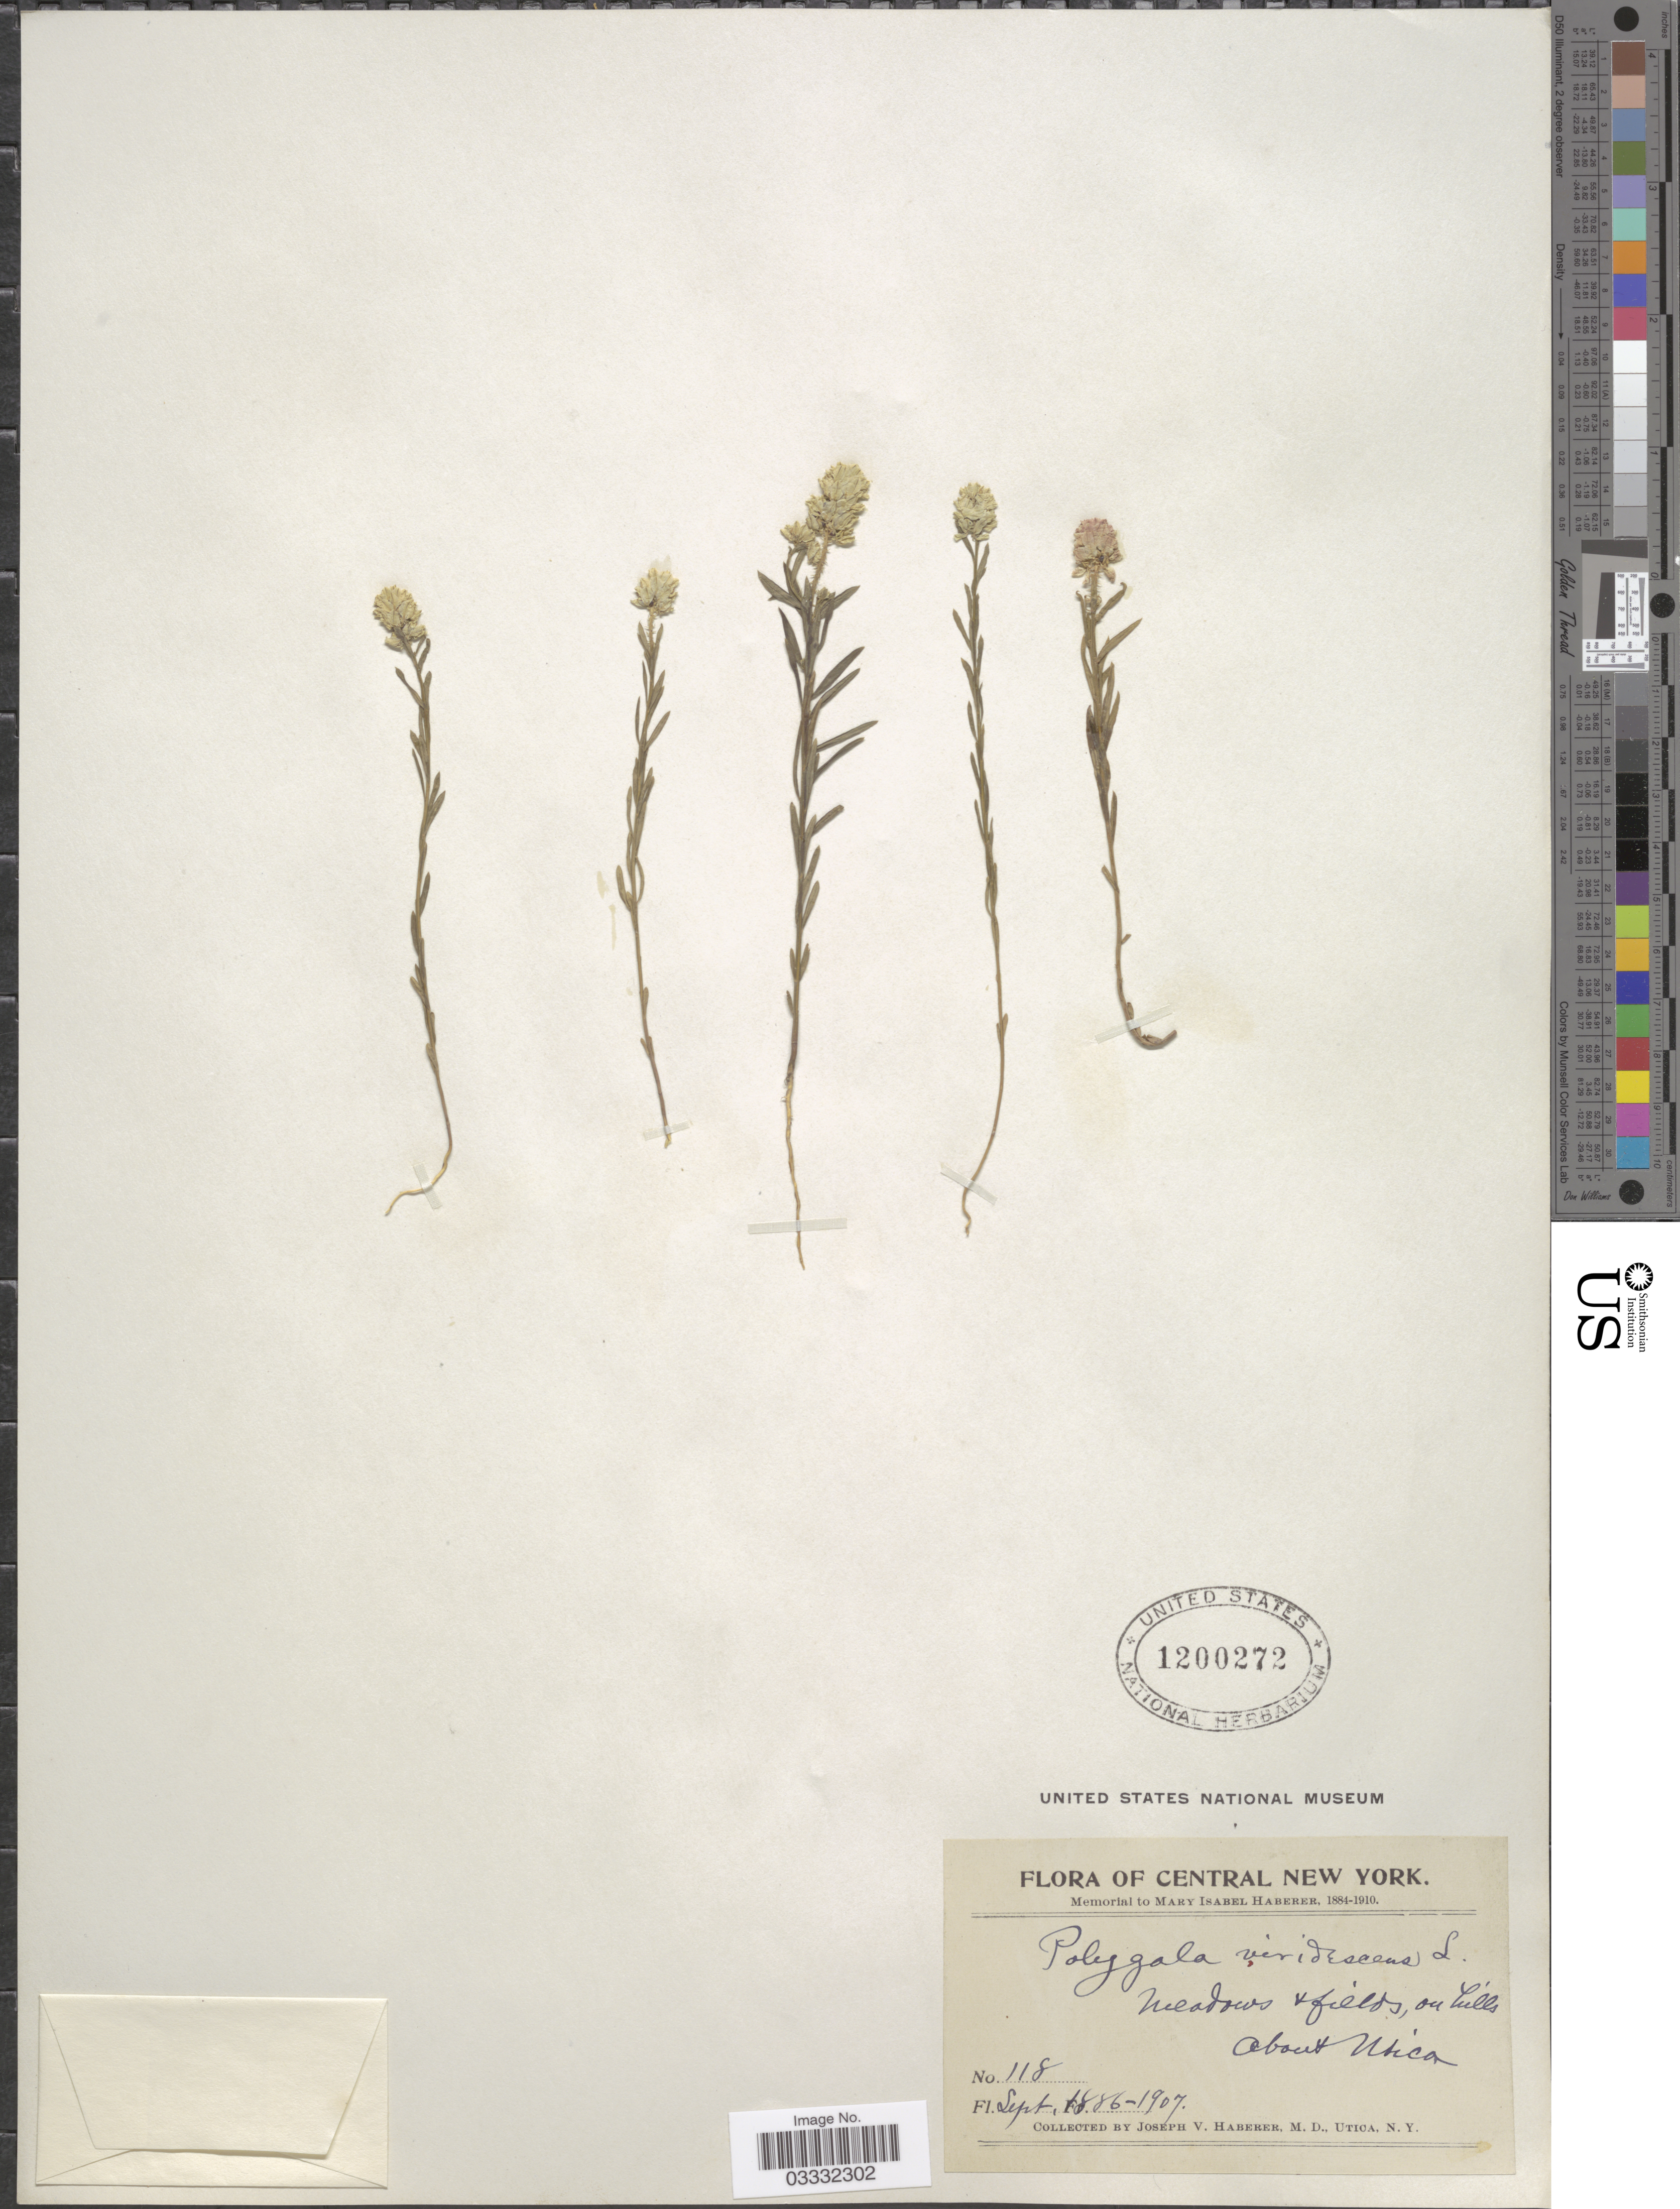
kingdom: Plantae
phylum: Tracheophyta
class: Magnoliopsida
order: Fabales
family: Polygalaceae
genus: Polygala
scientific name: Polygala sanguinea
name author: L.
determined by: Strong, Mark T., (BOT), Smithsonian Institution - National Museum of Natural History (UNITED STATES)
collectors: J. V. Haberer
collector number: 118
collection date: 1886-09/1907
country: United States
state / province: New York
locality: Central New York. On hills about Utica.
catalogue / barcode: US 1200272